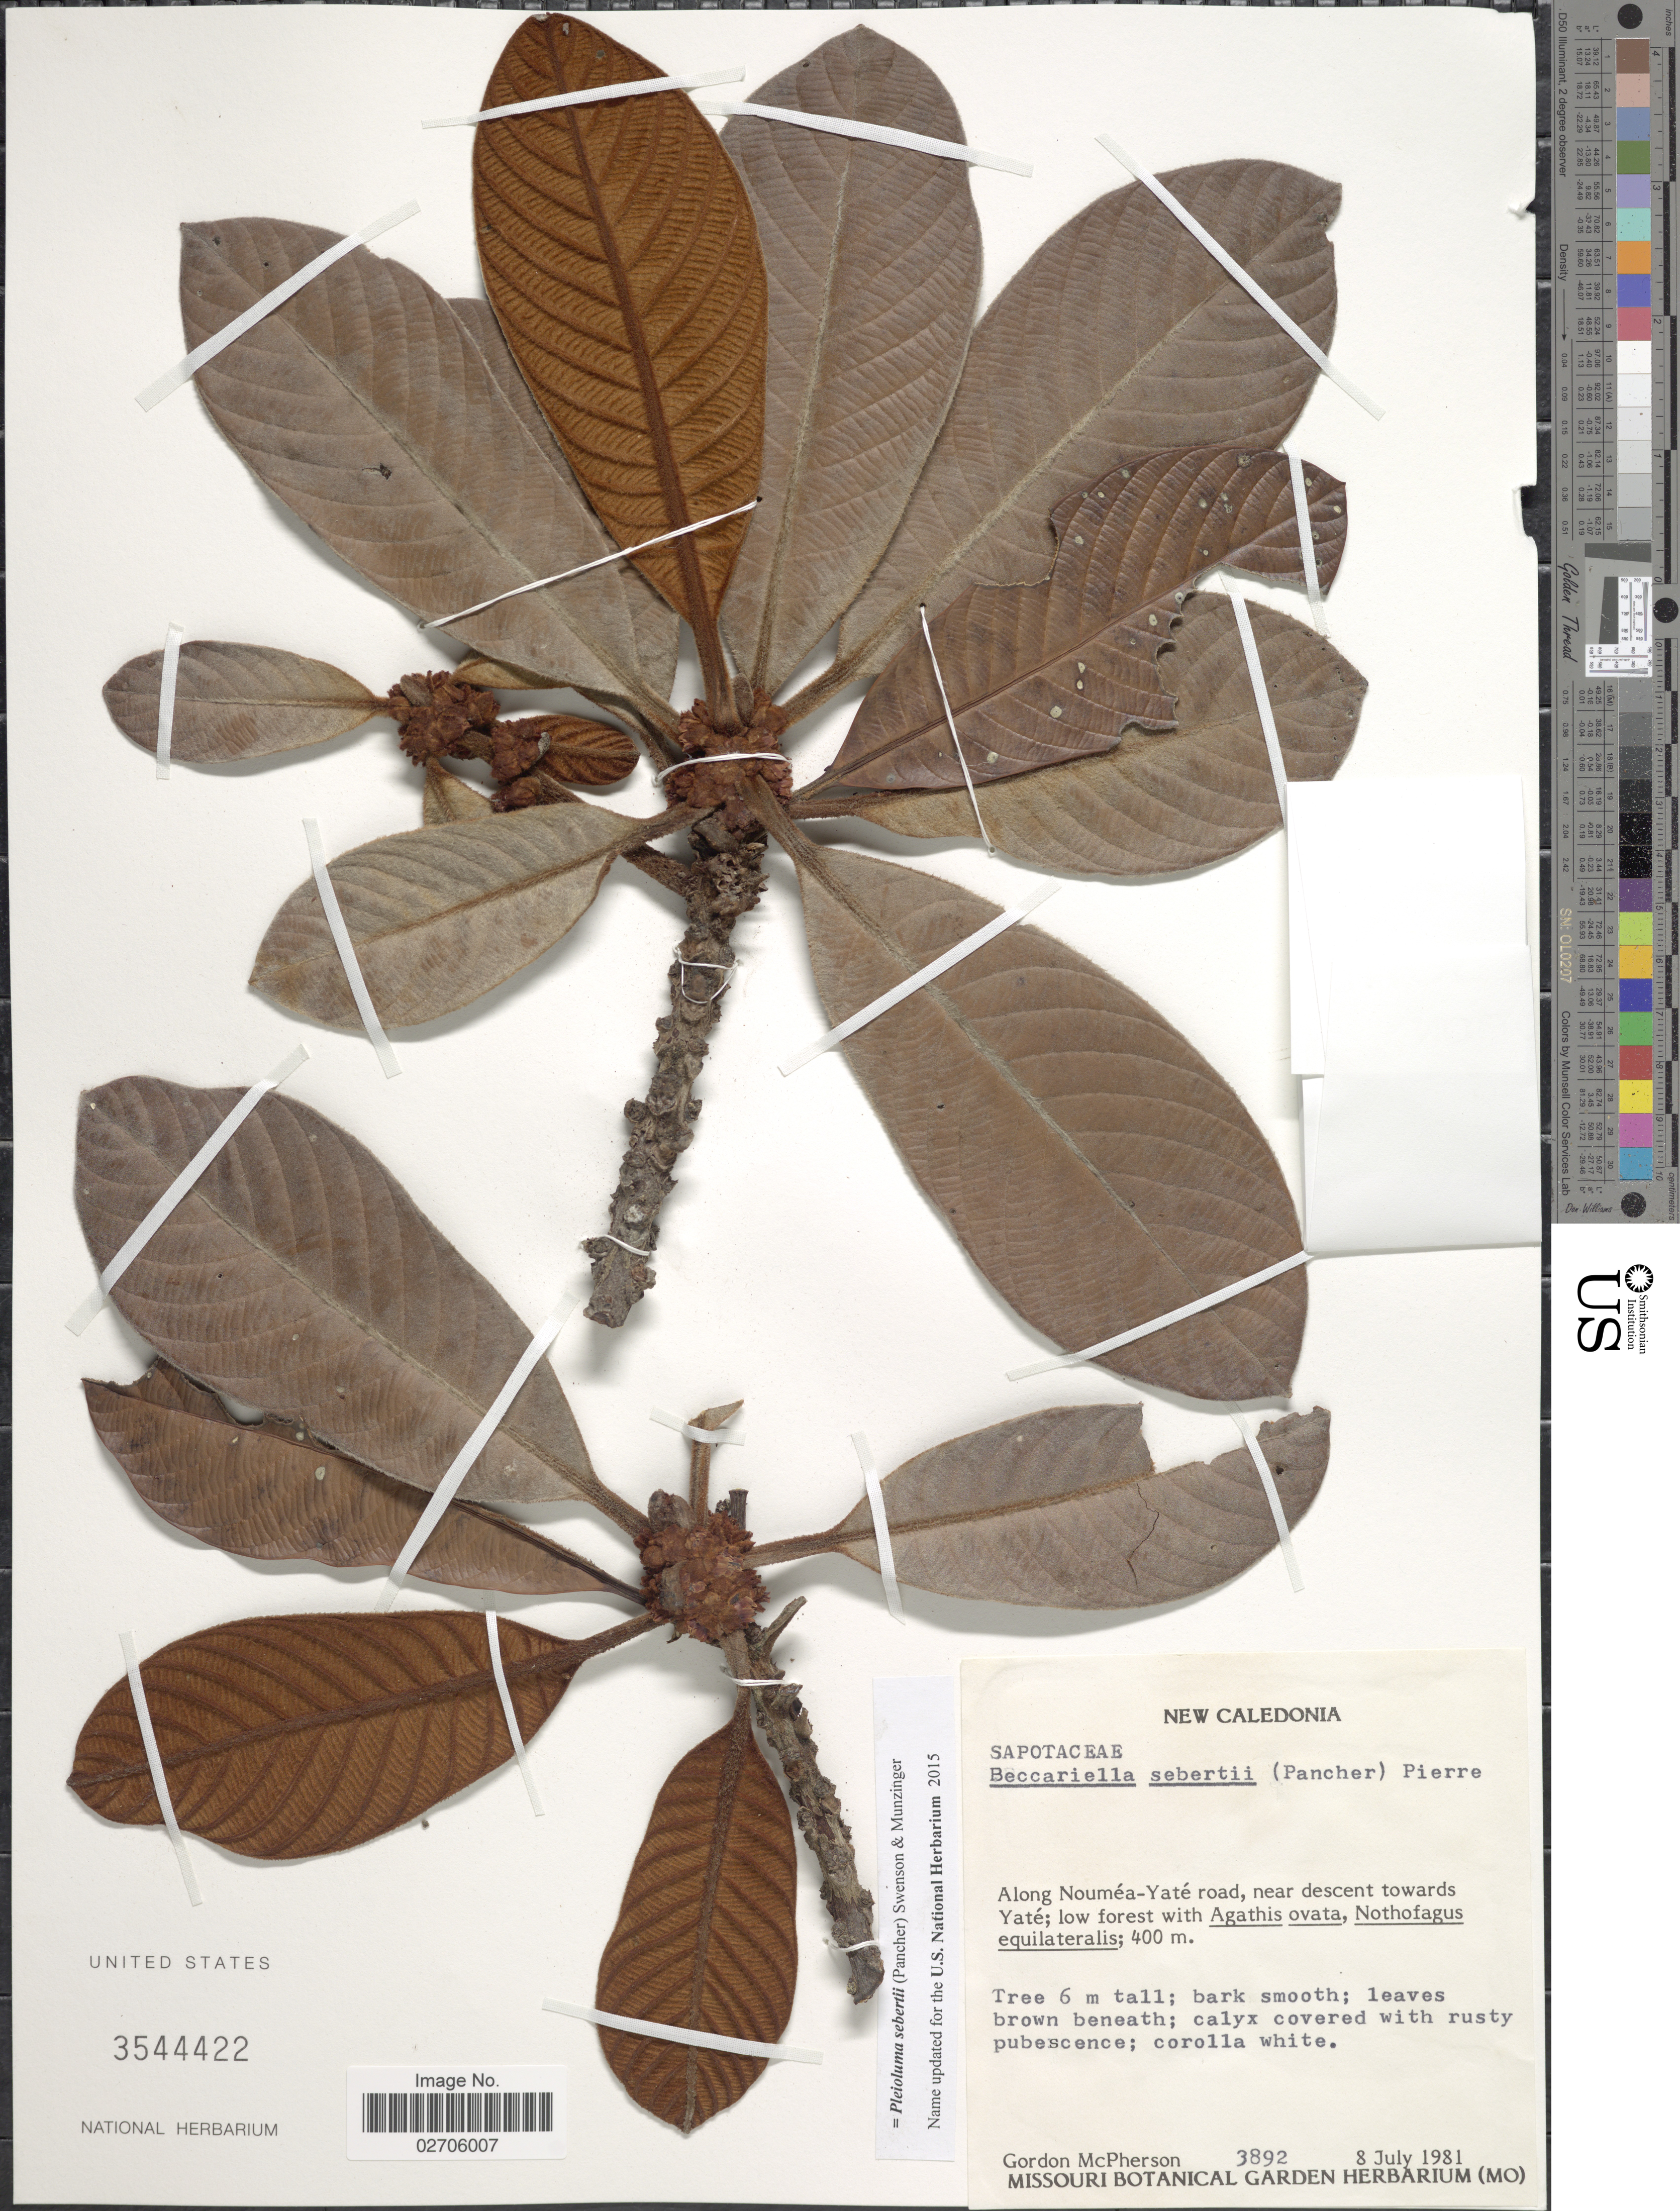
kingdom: Plantae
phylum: Tracheophyta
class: Magnoliopsida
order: Ericales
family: Sapotaceae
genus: Pleioluma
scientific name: Pleioluma sebertii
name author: (Pancher) Swenson & Munzinger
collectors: G. D. McPherson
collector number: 3892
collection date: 1981-07-08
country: New Caledonia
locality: Along Nouméa-Yaté road, near descent towards Yaté.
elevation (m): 400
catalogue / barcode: US 3544422